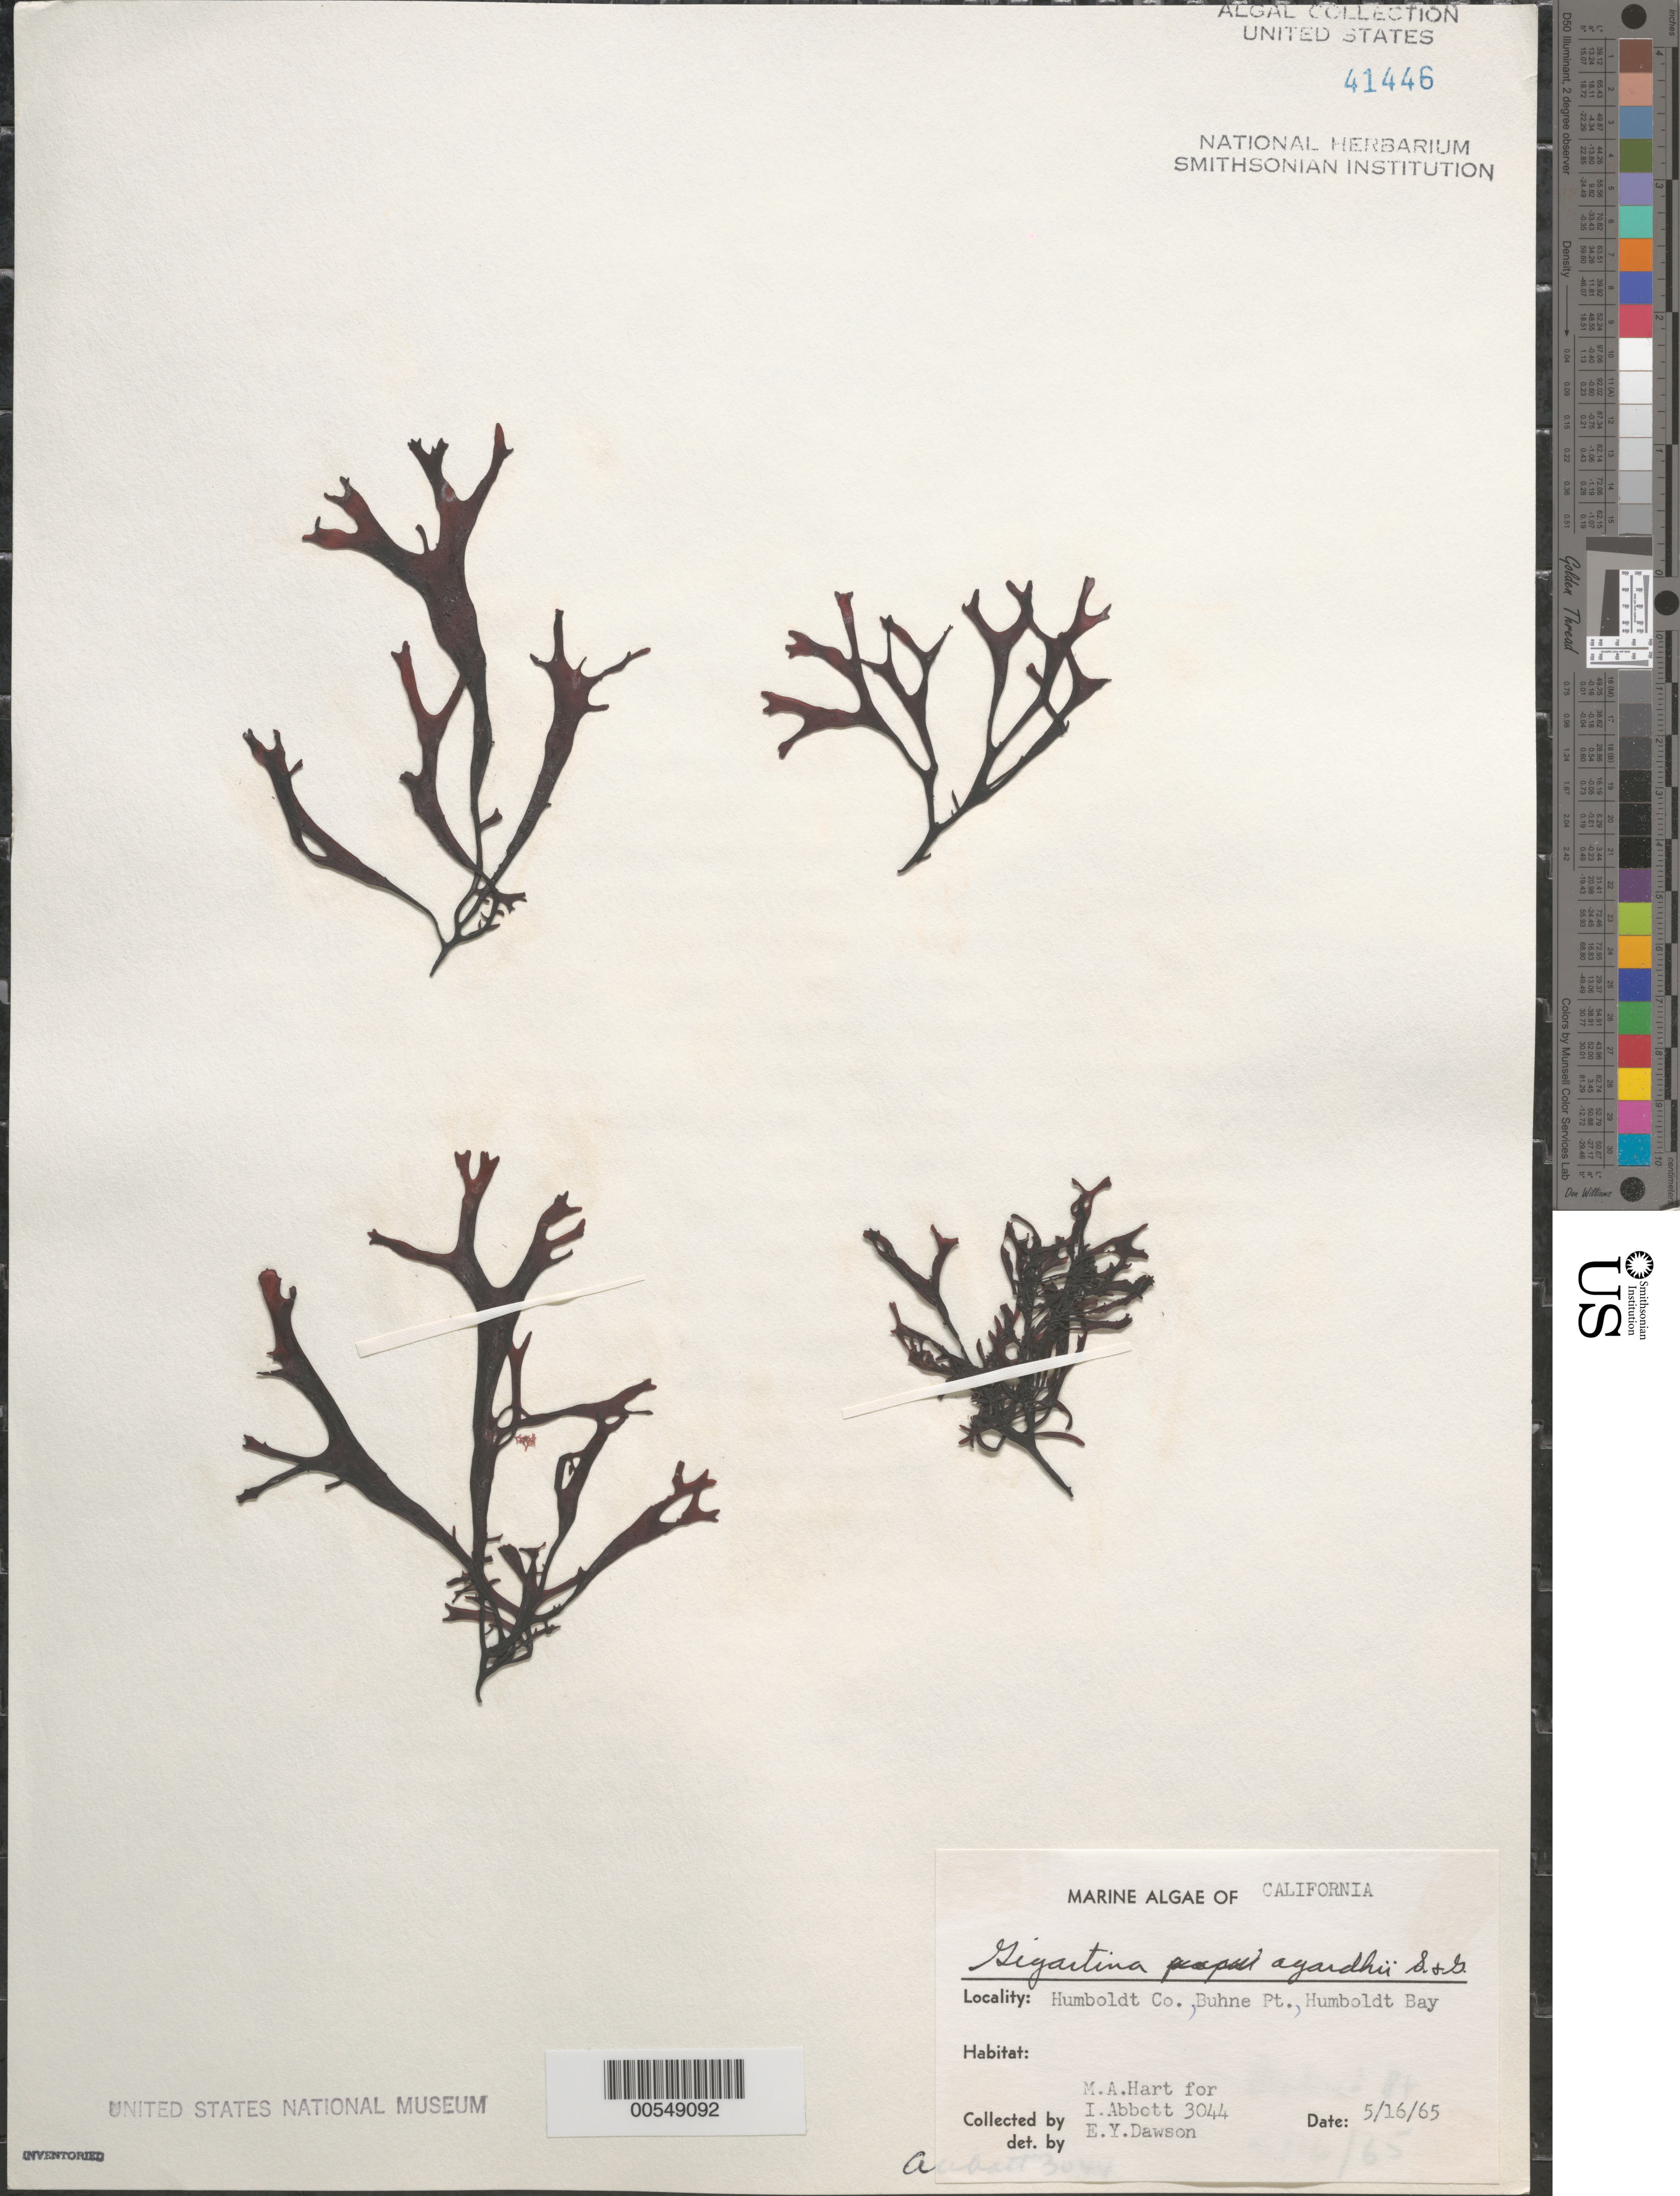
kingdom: Plantae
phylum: Rhodophyta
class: Florideophyceae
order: Gigartinales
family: Phyllophoraceae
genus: Mastocarpus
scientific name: Mastocarpus agardhii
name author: (Setchell & N.L. Gardner) S.C. Lindstrom et al.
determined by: Algae name updating Project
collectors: M. A. Hart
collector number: IAA 3044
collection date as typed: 16 May 1965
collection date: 1965-05-16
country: United States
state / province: California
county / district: Humboldt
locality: Buhne Point, Humboldt Bay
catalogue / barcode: US 41446